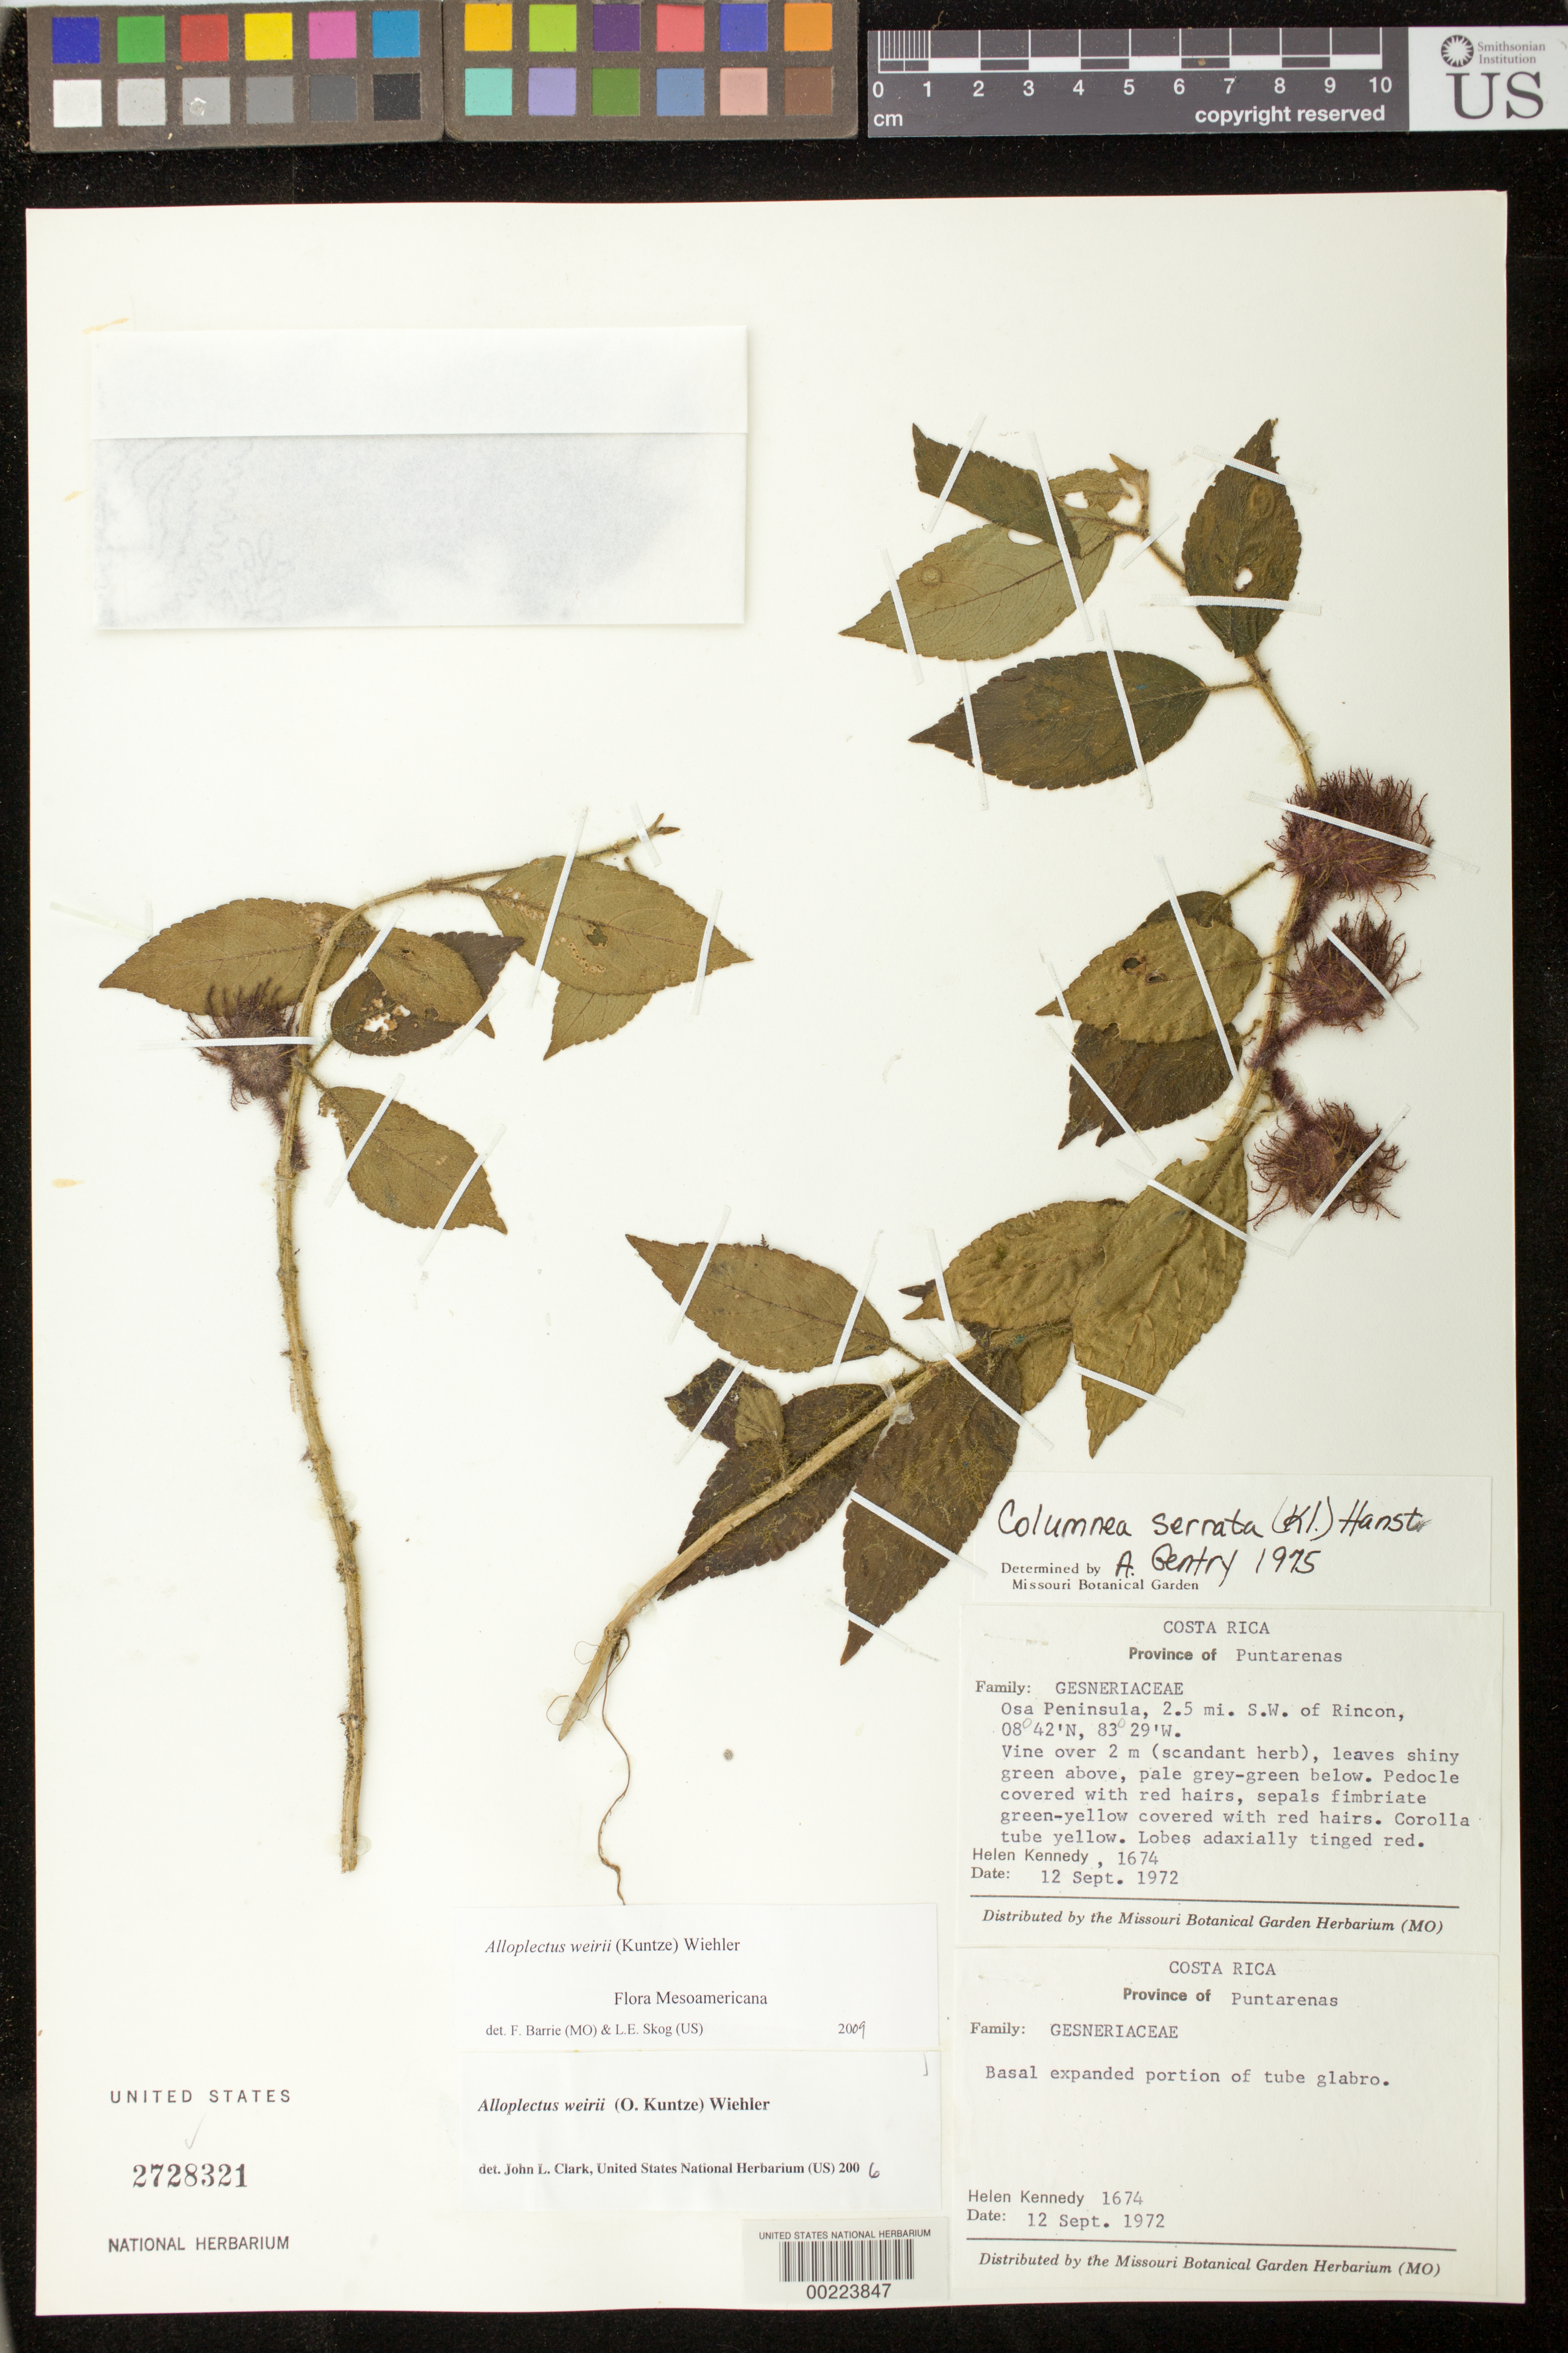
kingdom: Plantae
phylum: Tracheophyta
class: Magnoliopsida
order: Lamiales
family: Gesneriaceae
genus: Alloplectus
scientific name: Alloplectus weirii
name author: (Kuntze) Wiehler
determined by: Clark, J. L., (SEL), The Marie Selby Botanical Garden (UNITED STATES)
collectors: H. Kennedy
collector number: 1674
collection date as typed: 12 Sep 1972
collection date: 1972-09-12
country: Costa Rica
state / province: Puntarenas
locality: Osa peninsula, 2.5 mi SW of Rincon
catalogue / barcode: US 2728321